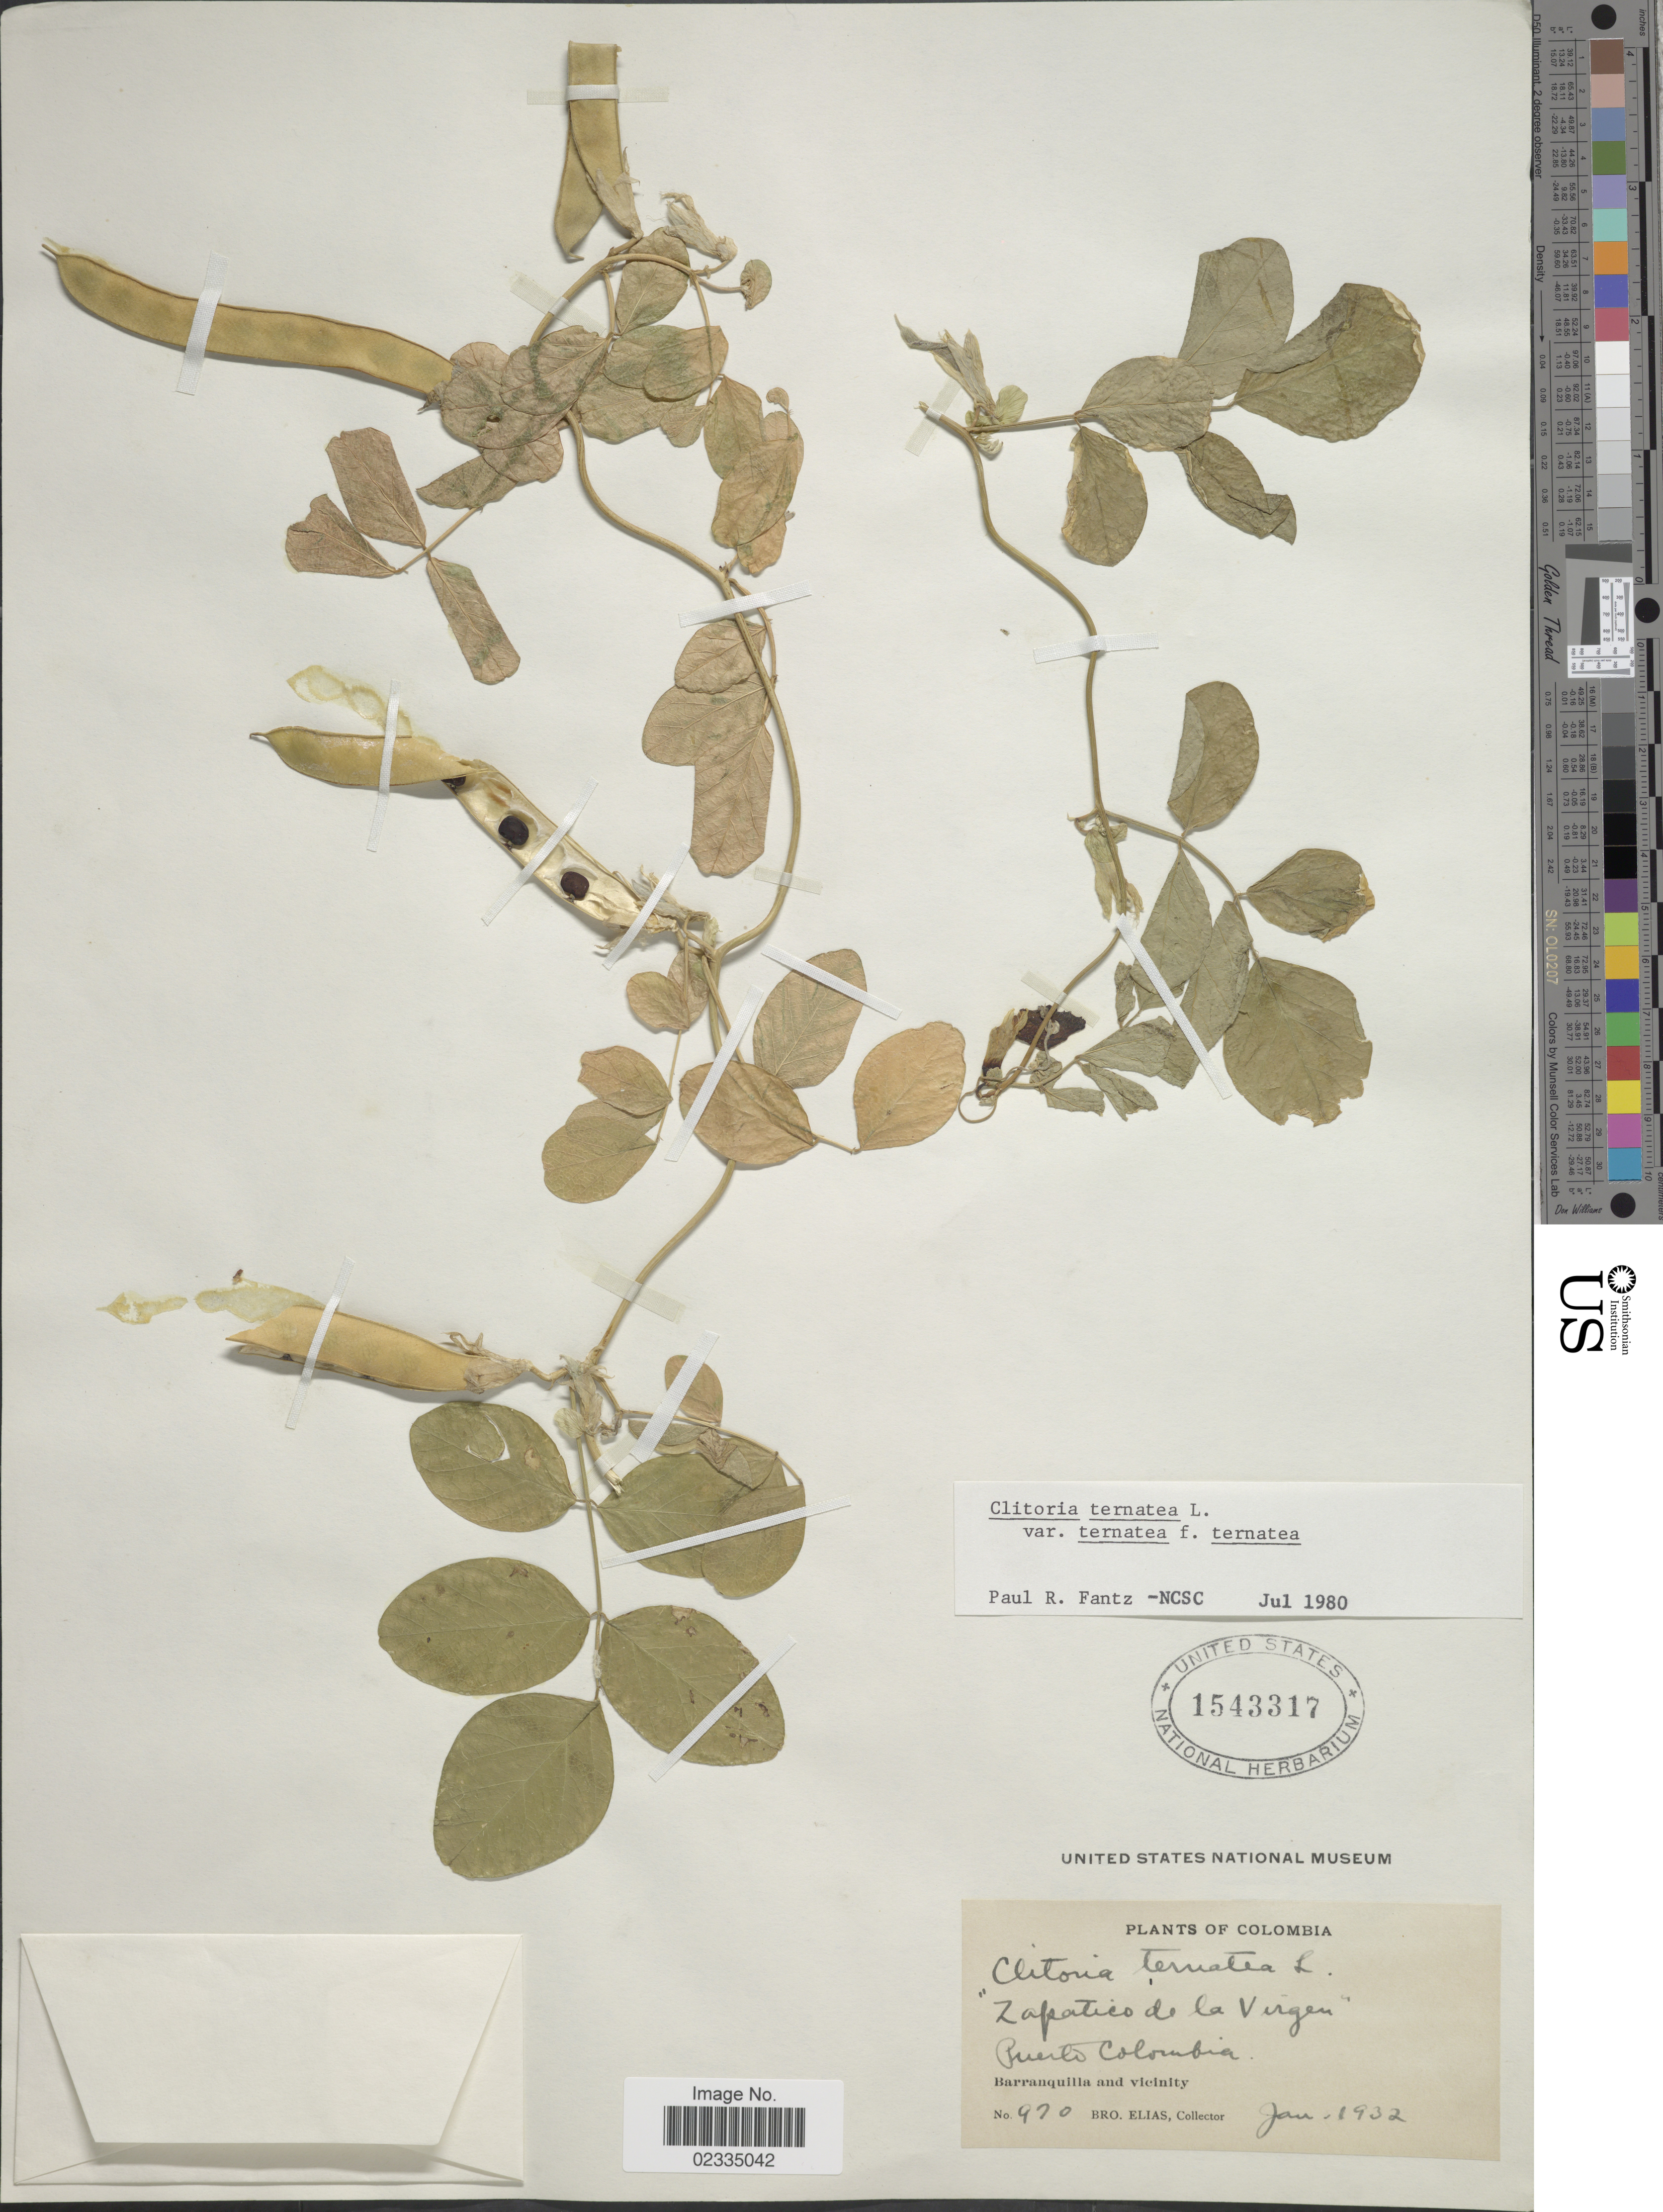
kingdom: Plantae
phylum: Tracheophyta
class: Magnoliopsida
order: Fabales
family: Fabaceae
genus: Clitoria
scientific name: Clitoria ternatea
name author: L.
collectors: Bro. Elias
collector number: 970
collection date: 1932-01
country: Colombia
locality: Puerto Colombia. Barranquilla and vicinity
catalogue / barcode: US 1543317